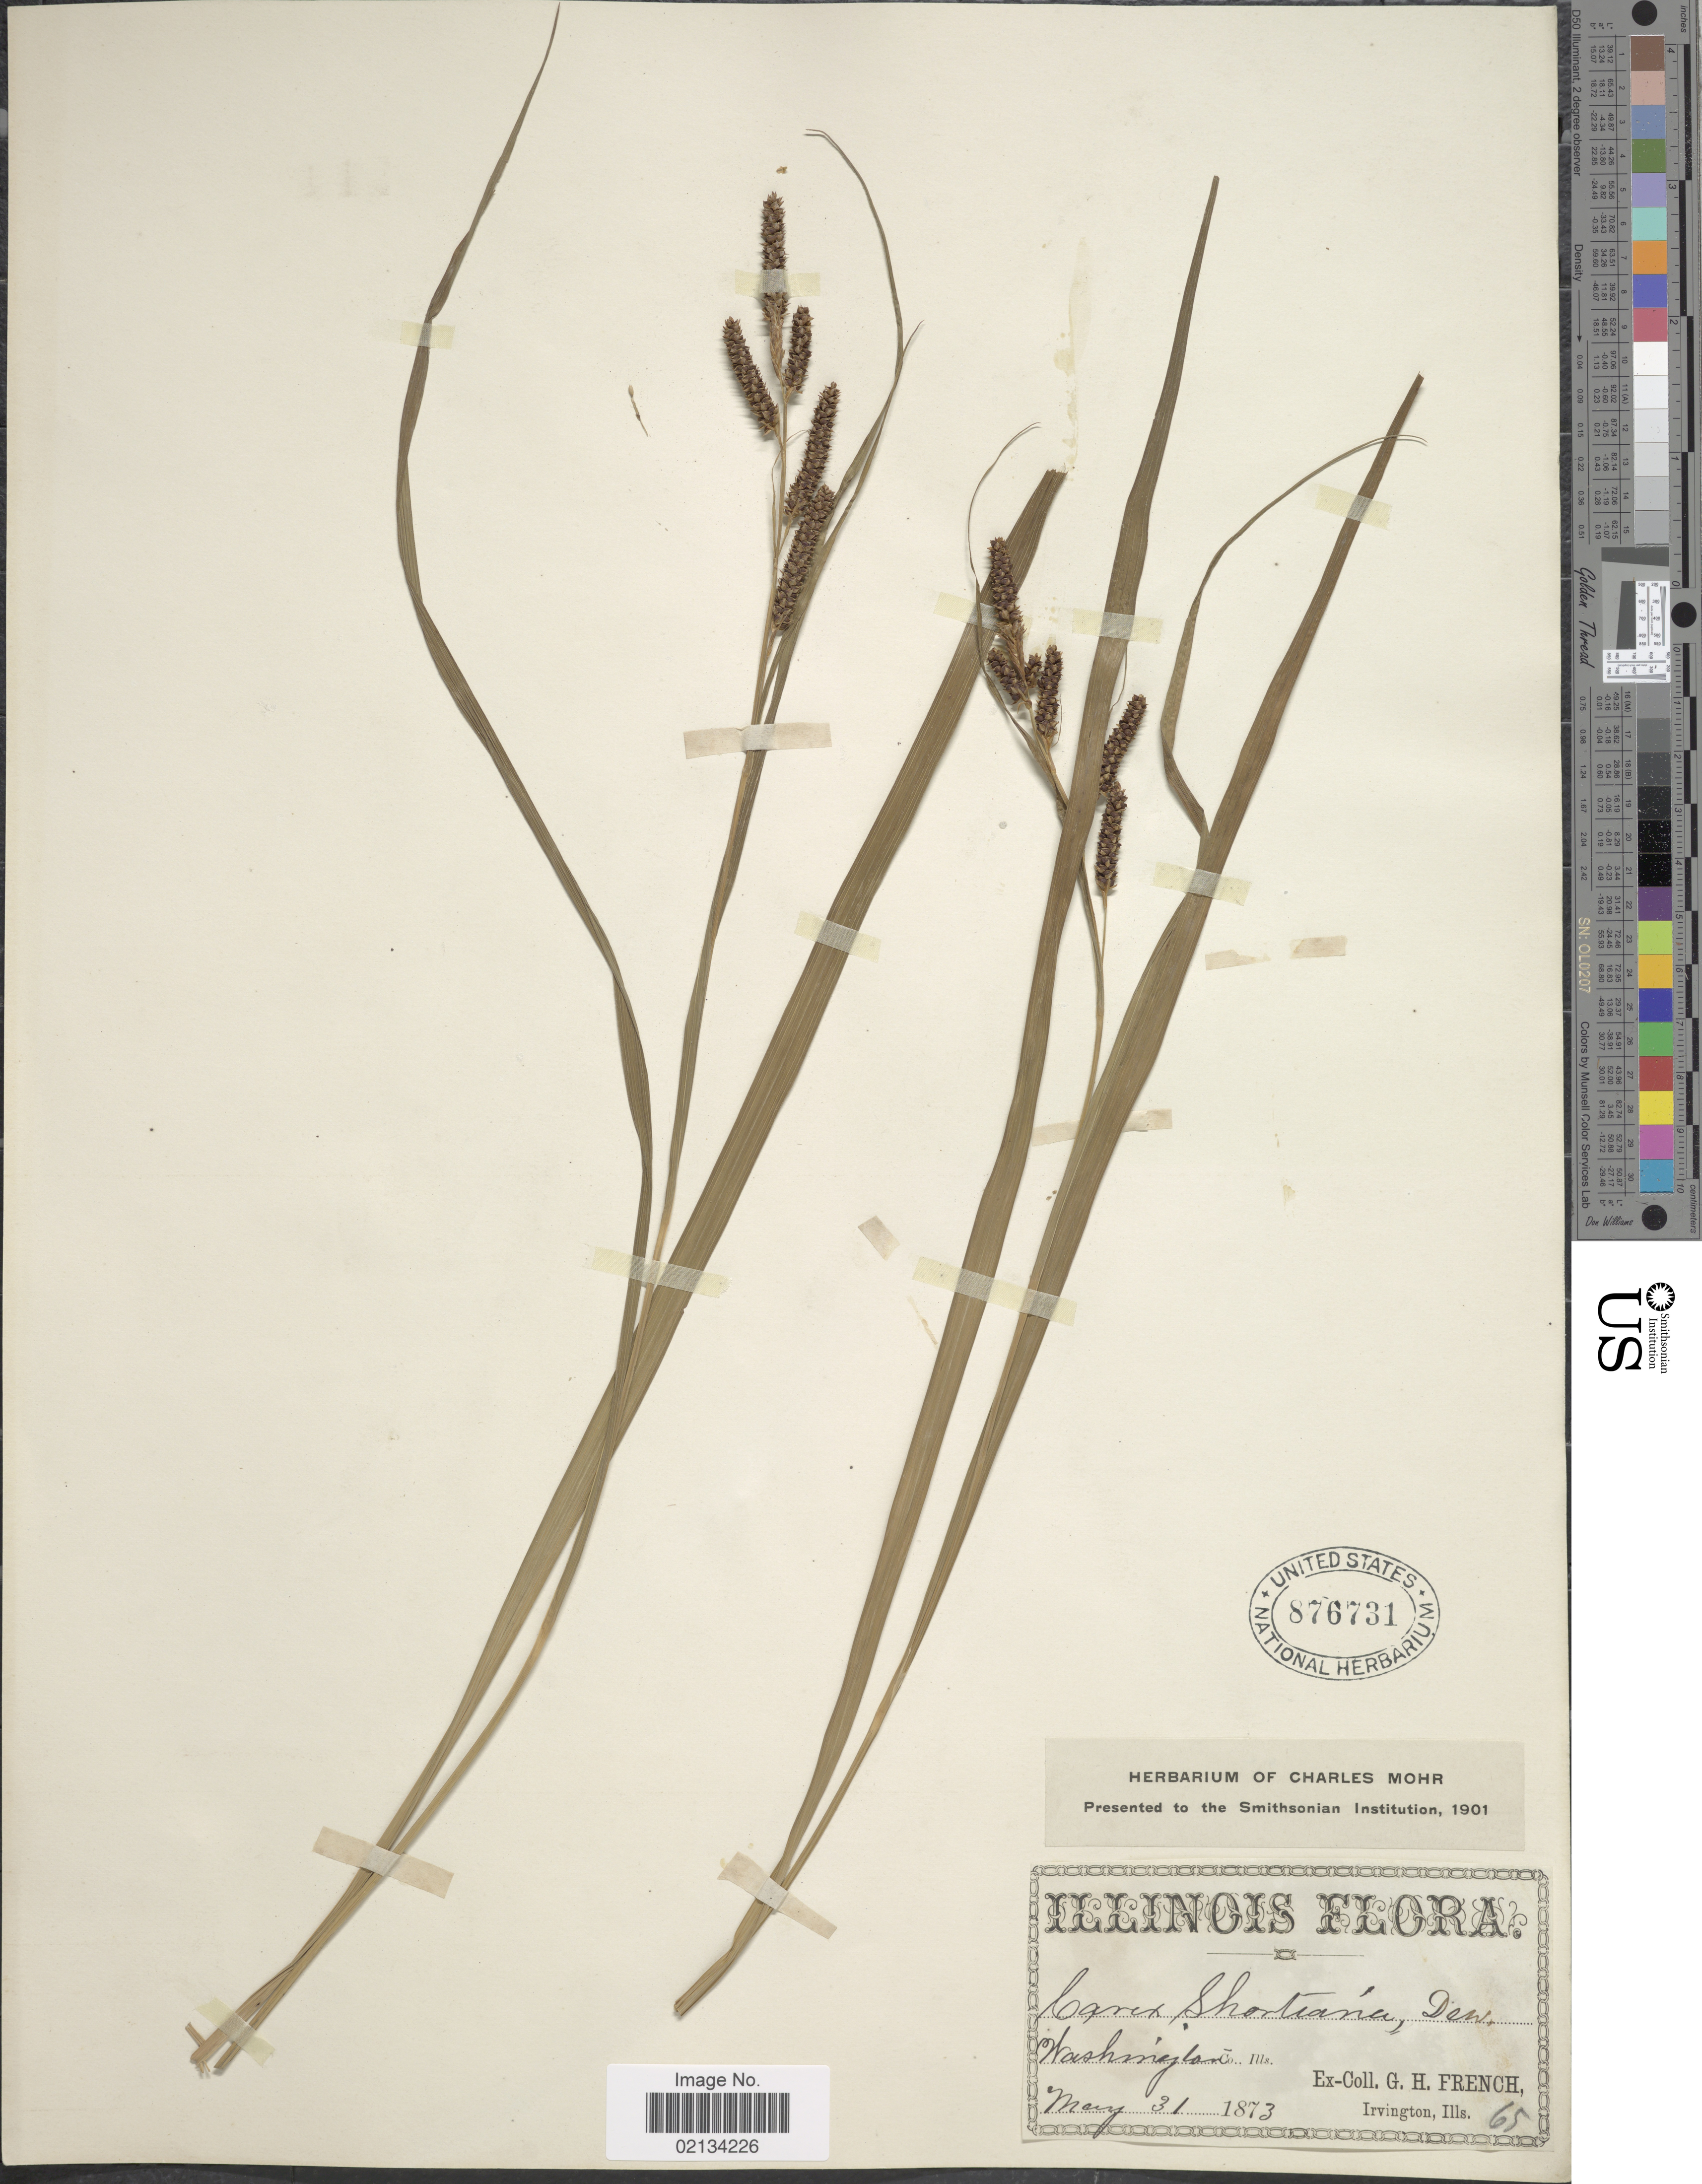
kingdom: Plantae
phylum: Tracheophyta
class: Liliopsida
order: Poales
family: Cyperaceae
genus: Carex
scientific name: Carex shortiana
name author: Dewey & Torr.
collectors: G. H. French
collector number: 65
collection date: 1873-05-31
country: United States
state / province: Illinois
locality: Washington Co.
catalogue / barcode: US 876731